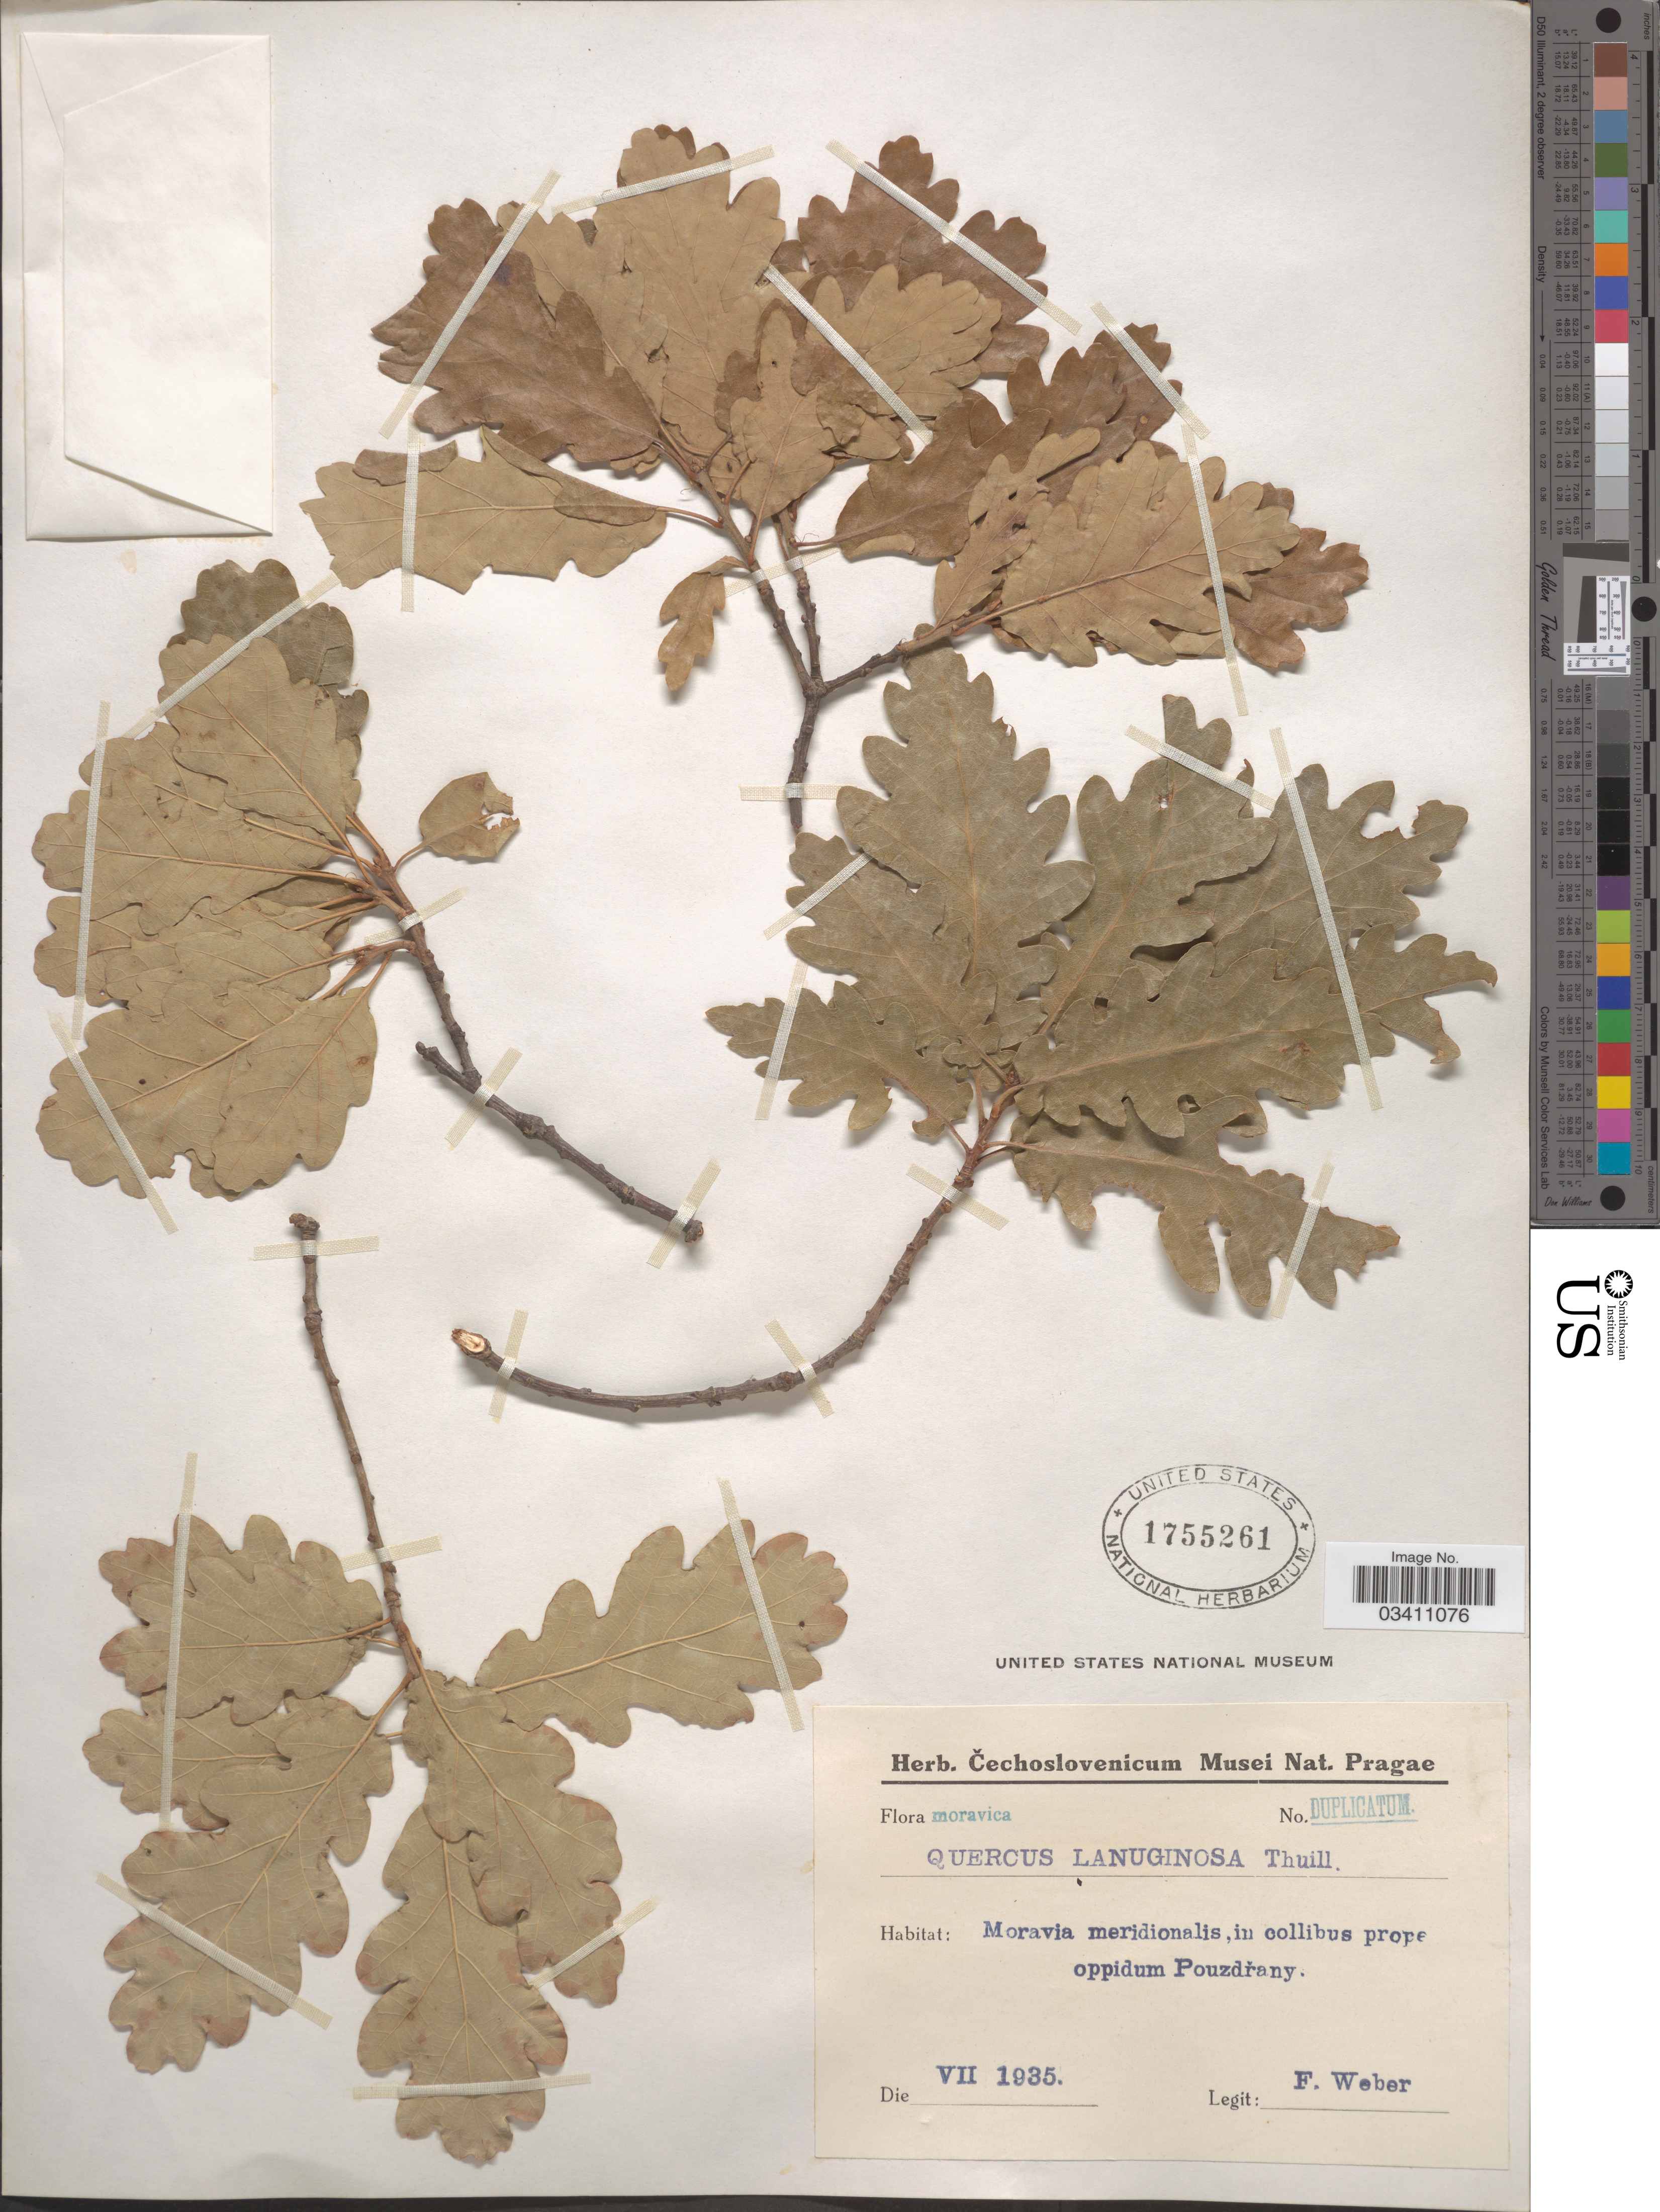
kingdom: Plantae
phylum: Tracheophyta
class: Magnoliopsida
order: Fagales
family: Fagaceae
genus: Quercus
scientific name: Quercus lanuginosa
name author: Beck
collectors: F. Weber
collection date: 1935-07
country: Czechia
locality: Moravica. Moravia meriodonalis, in collibus prope oppidum Pouzdřany.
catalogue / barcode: US 1755261